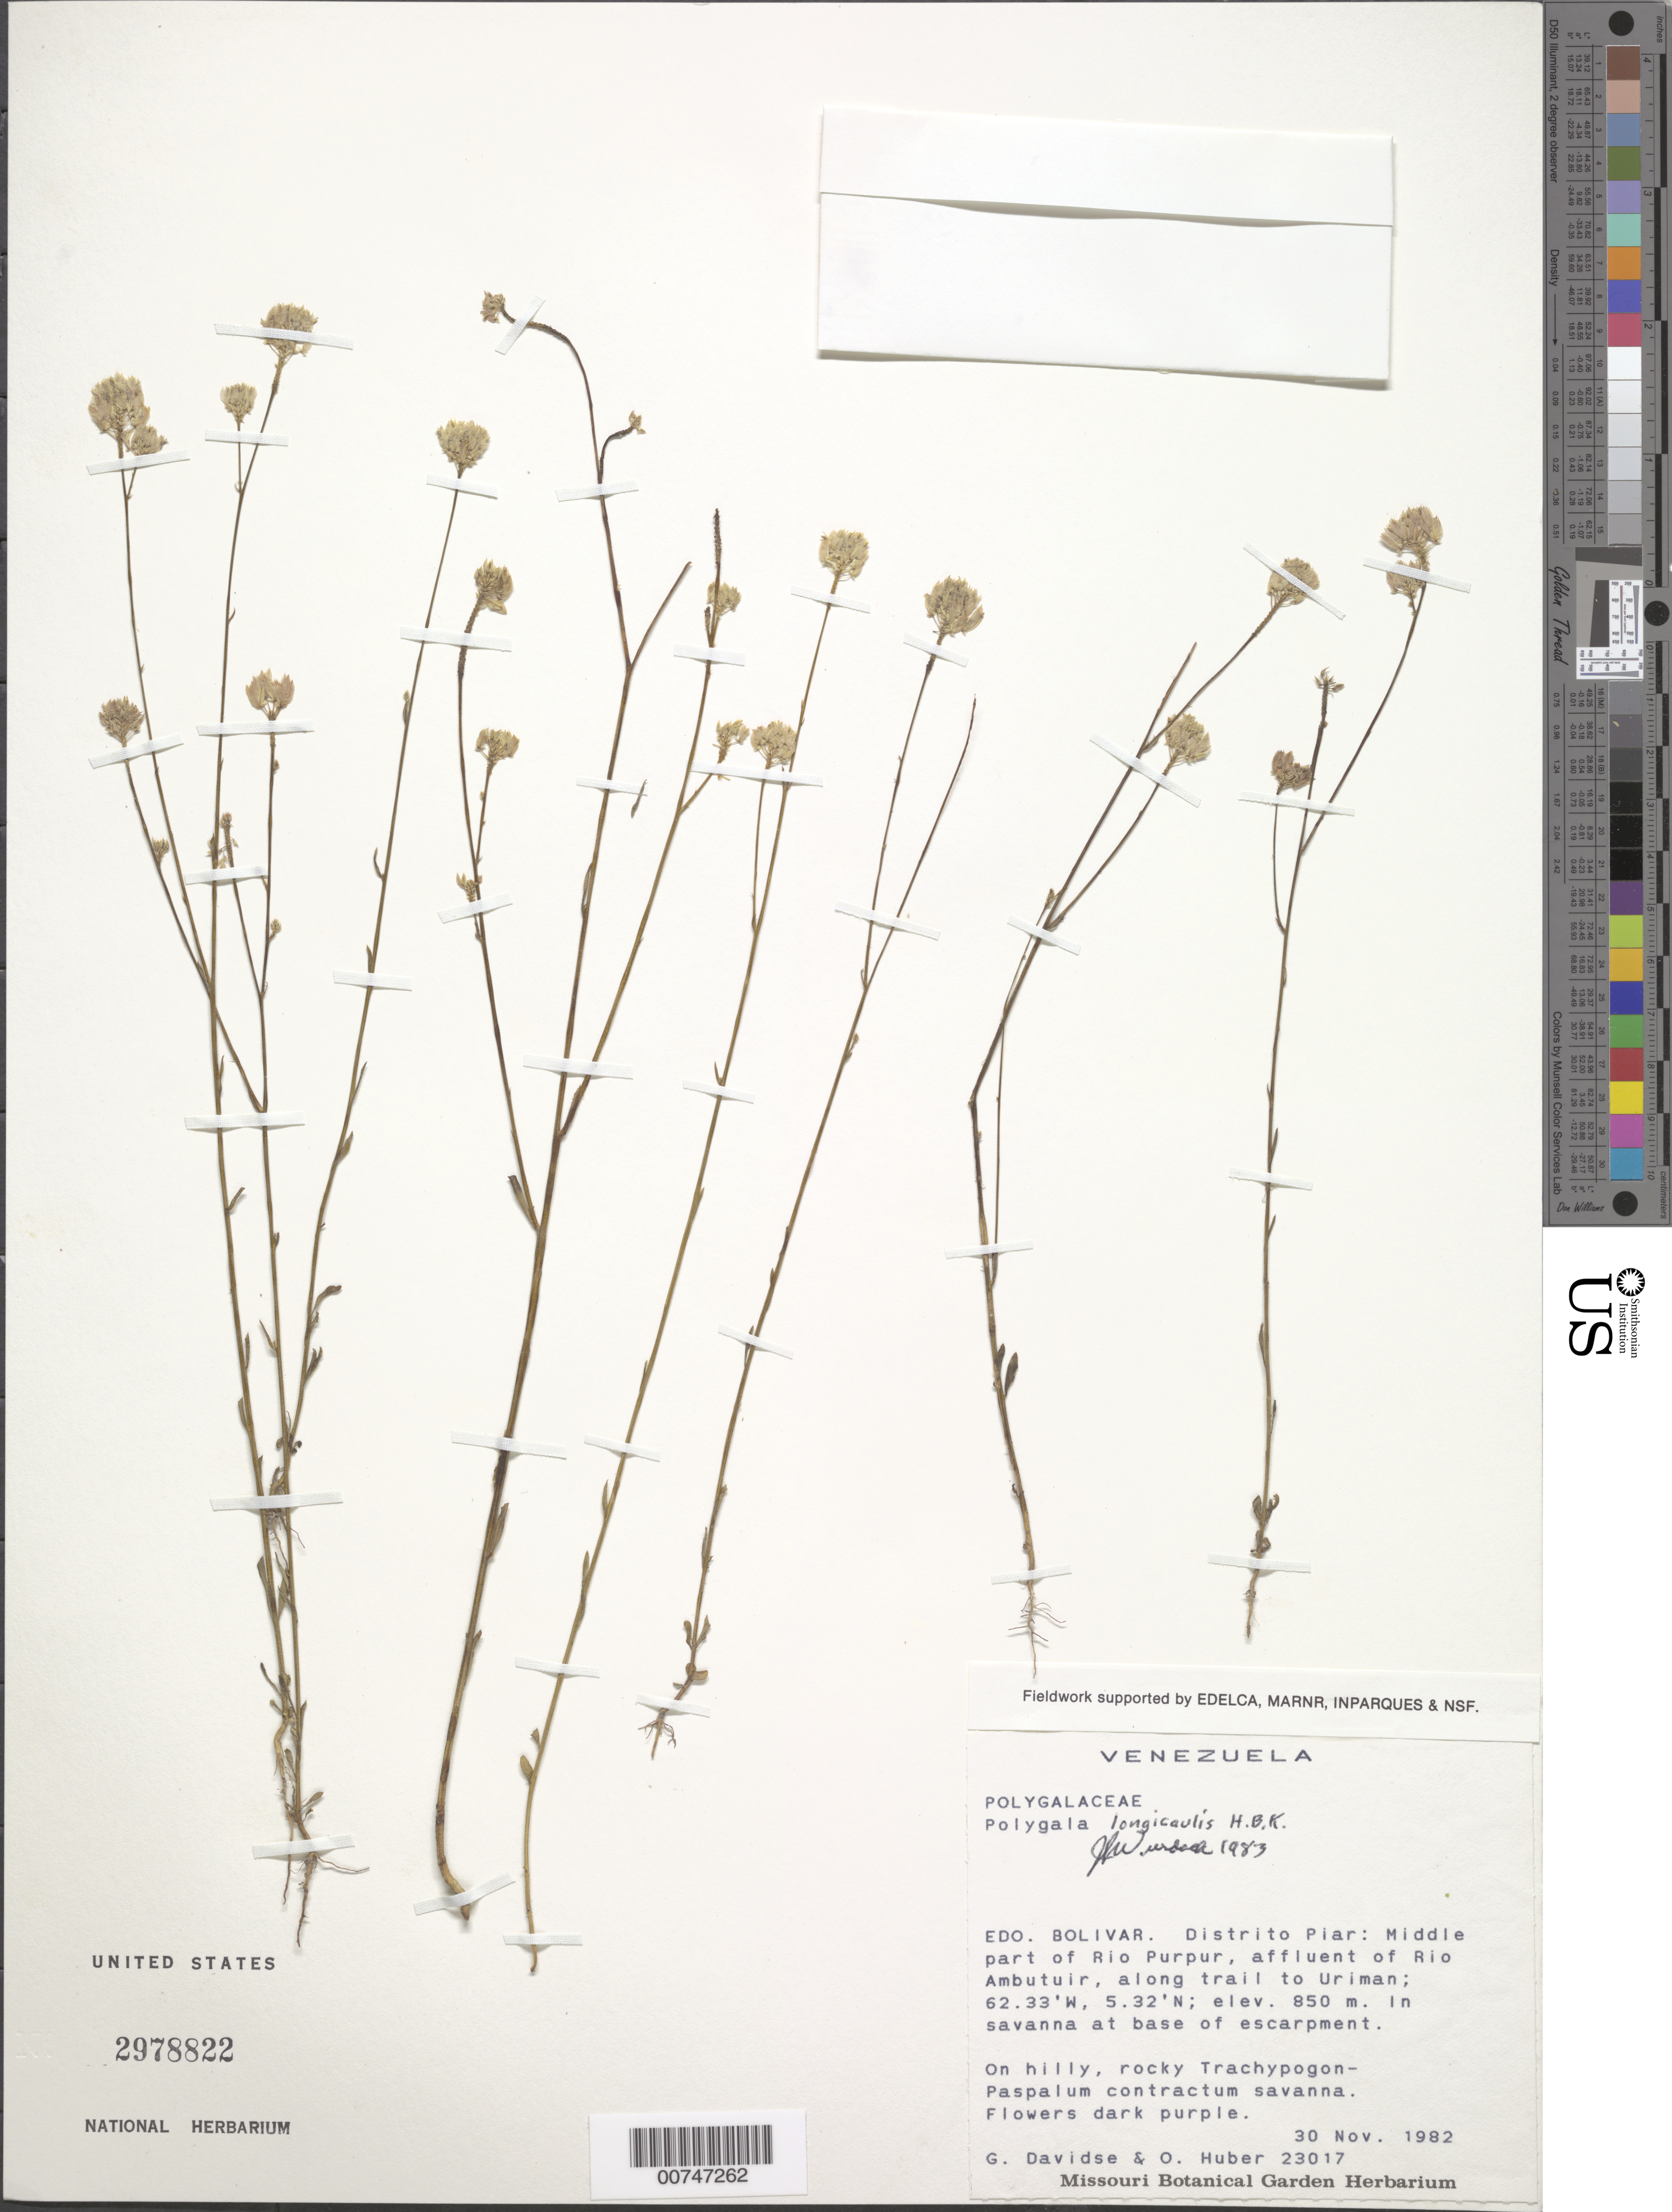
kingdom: Plantae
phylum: Tracheophyta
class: Magnoliopsida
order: Fabales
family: Polygalaceae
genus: Polygala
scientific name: Polygala longicaulis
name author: Kunth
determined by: Wurdack, John J., (US), US (UNITED STATES)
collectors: G. Davidse & O. Huber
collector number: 23017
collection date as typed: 30-Nov-82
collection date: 1982-11-30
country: Venezuela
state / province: Bolívar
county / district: Piar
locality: Río Purpur, affluent of Río Ambutuir, along trail to Uriman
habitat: Savanna at base of escarpment; hilly, rocky trachypogon-Paspalum contractum savanna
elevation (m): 850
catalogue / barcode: US 2978822